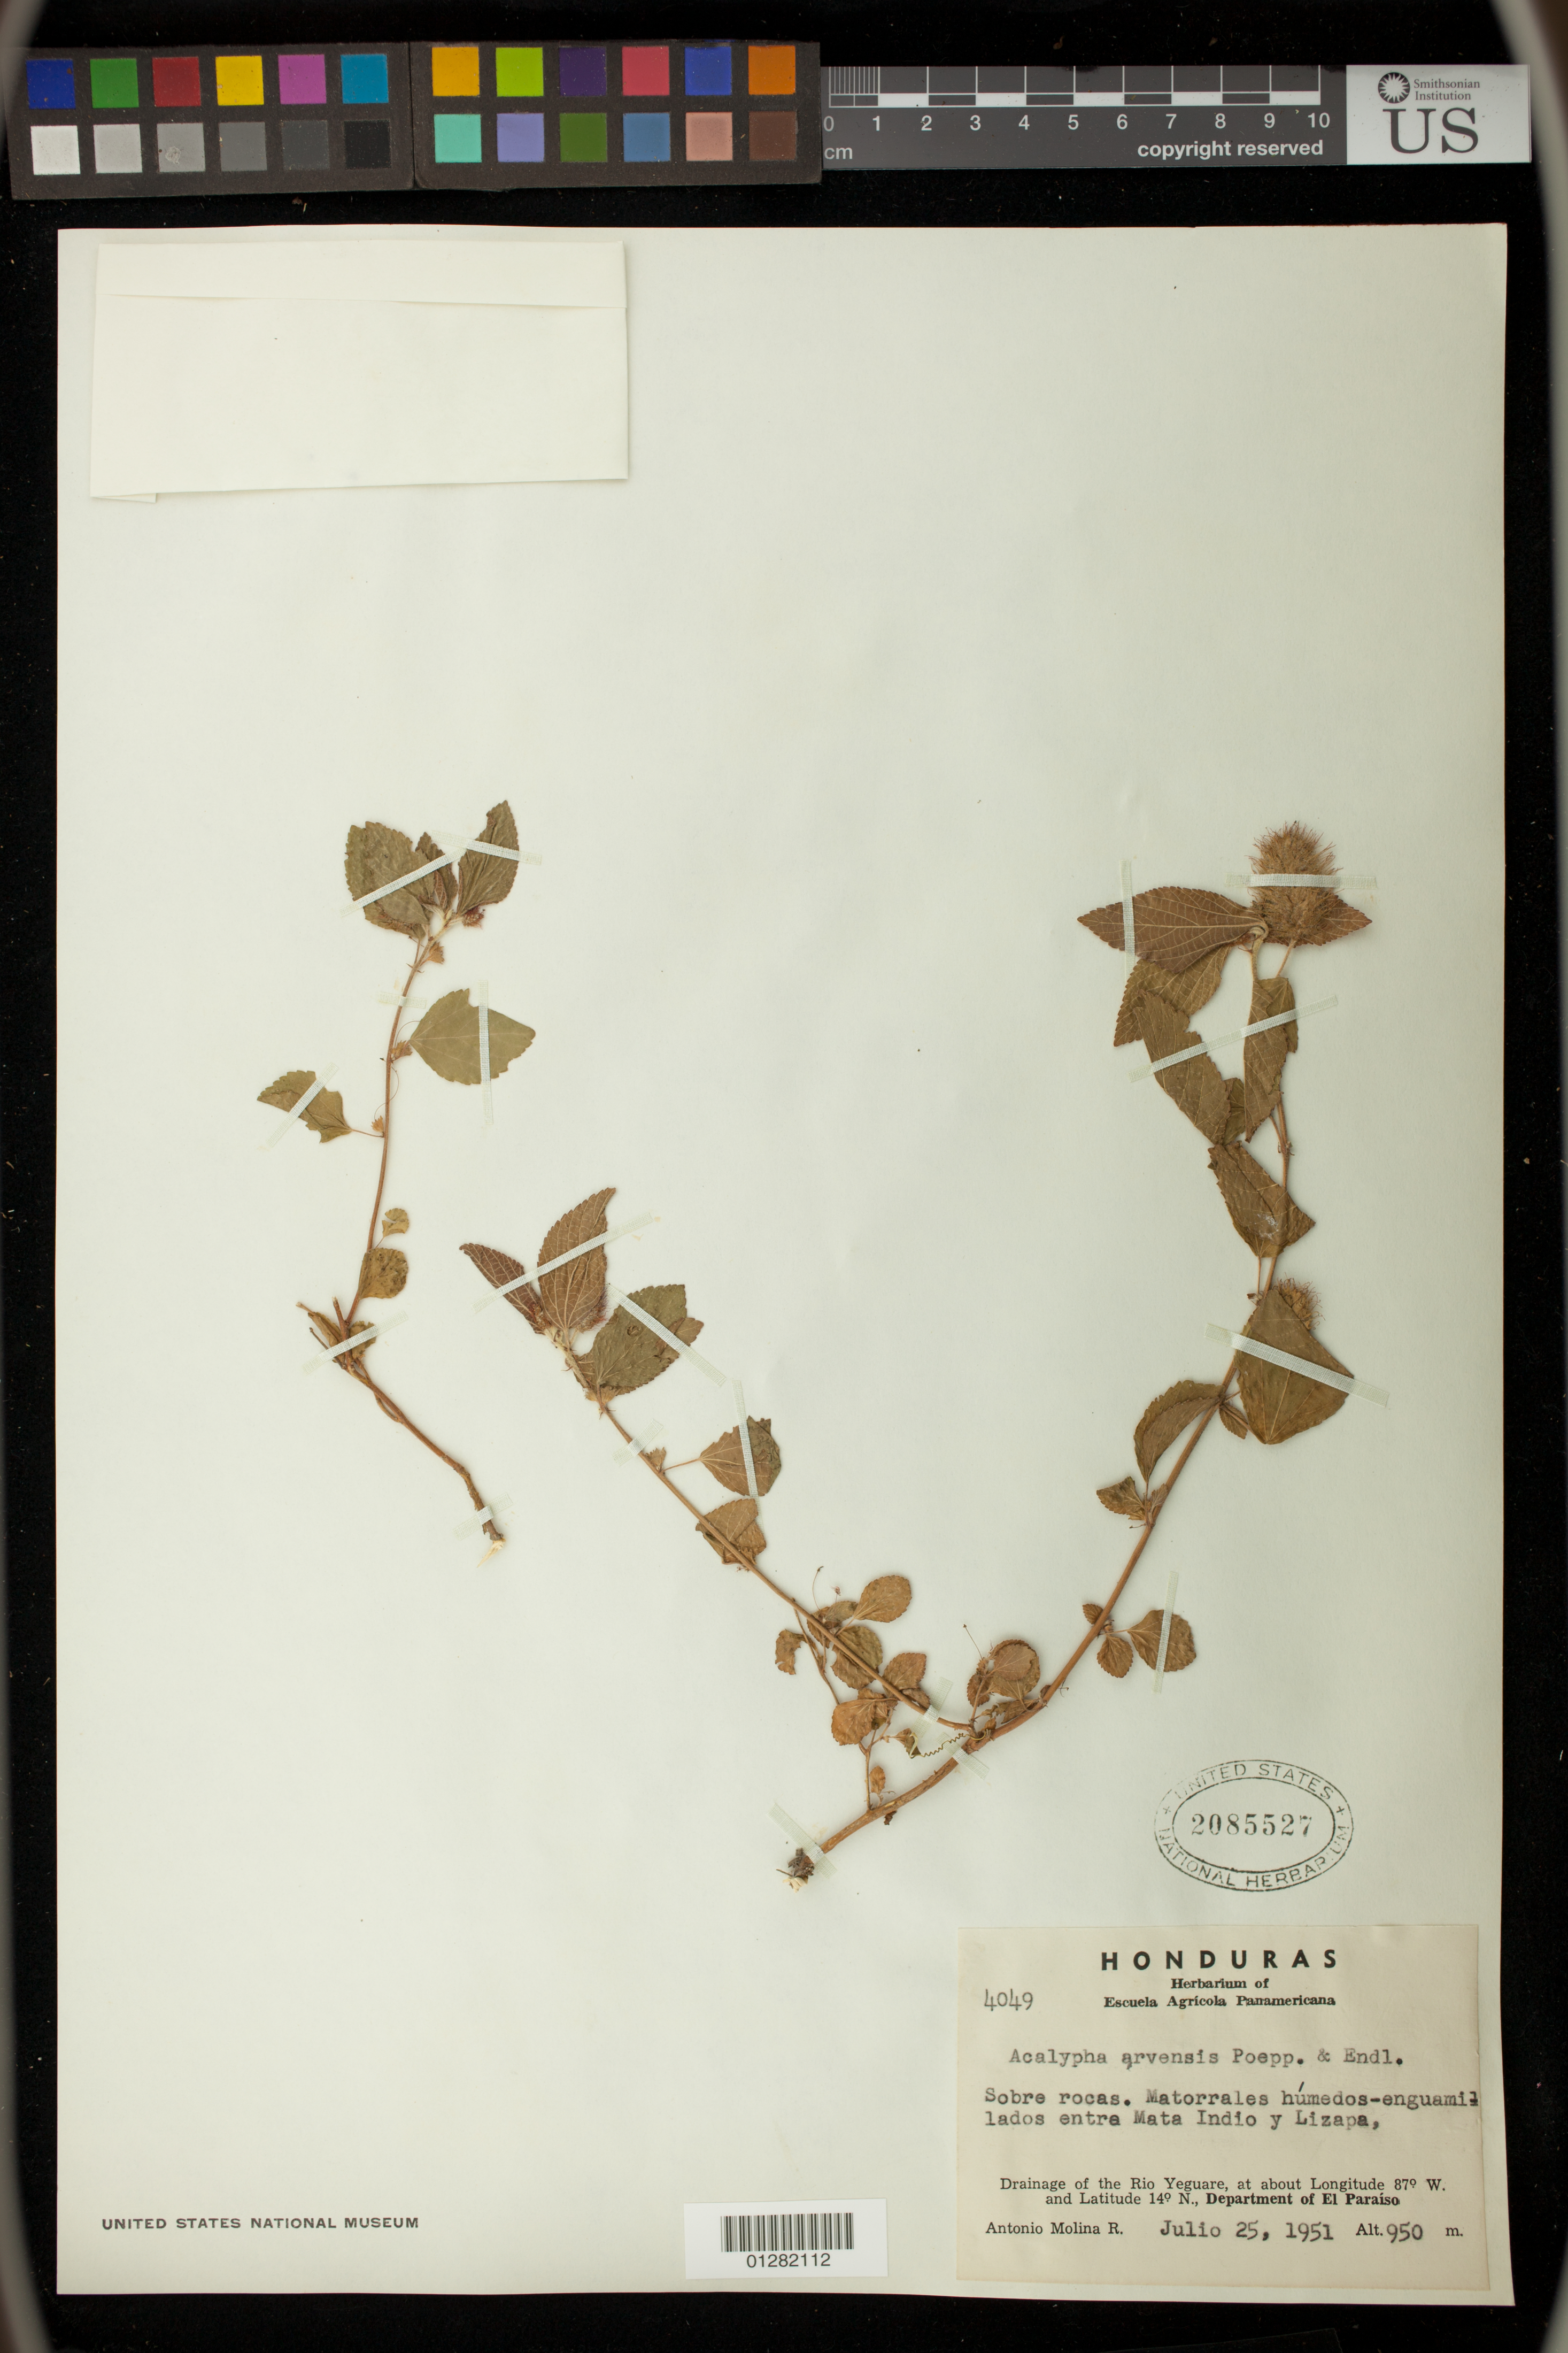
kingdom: Plantae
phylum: Tracheophyta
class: Magnoliopsida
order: Malpighiales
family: Euphorbiaceae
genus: Acalypha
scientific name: Acalypha arvensis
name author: Poepp.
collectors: A. Molina R.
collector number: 4049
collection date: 1951-07-25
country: Honduras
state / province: El Paraíso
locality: Drainage of the Rio Yeguare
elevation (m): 950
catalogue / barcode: US 2085527